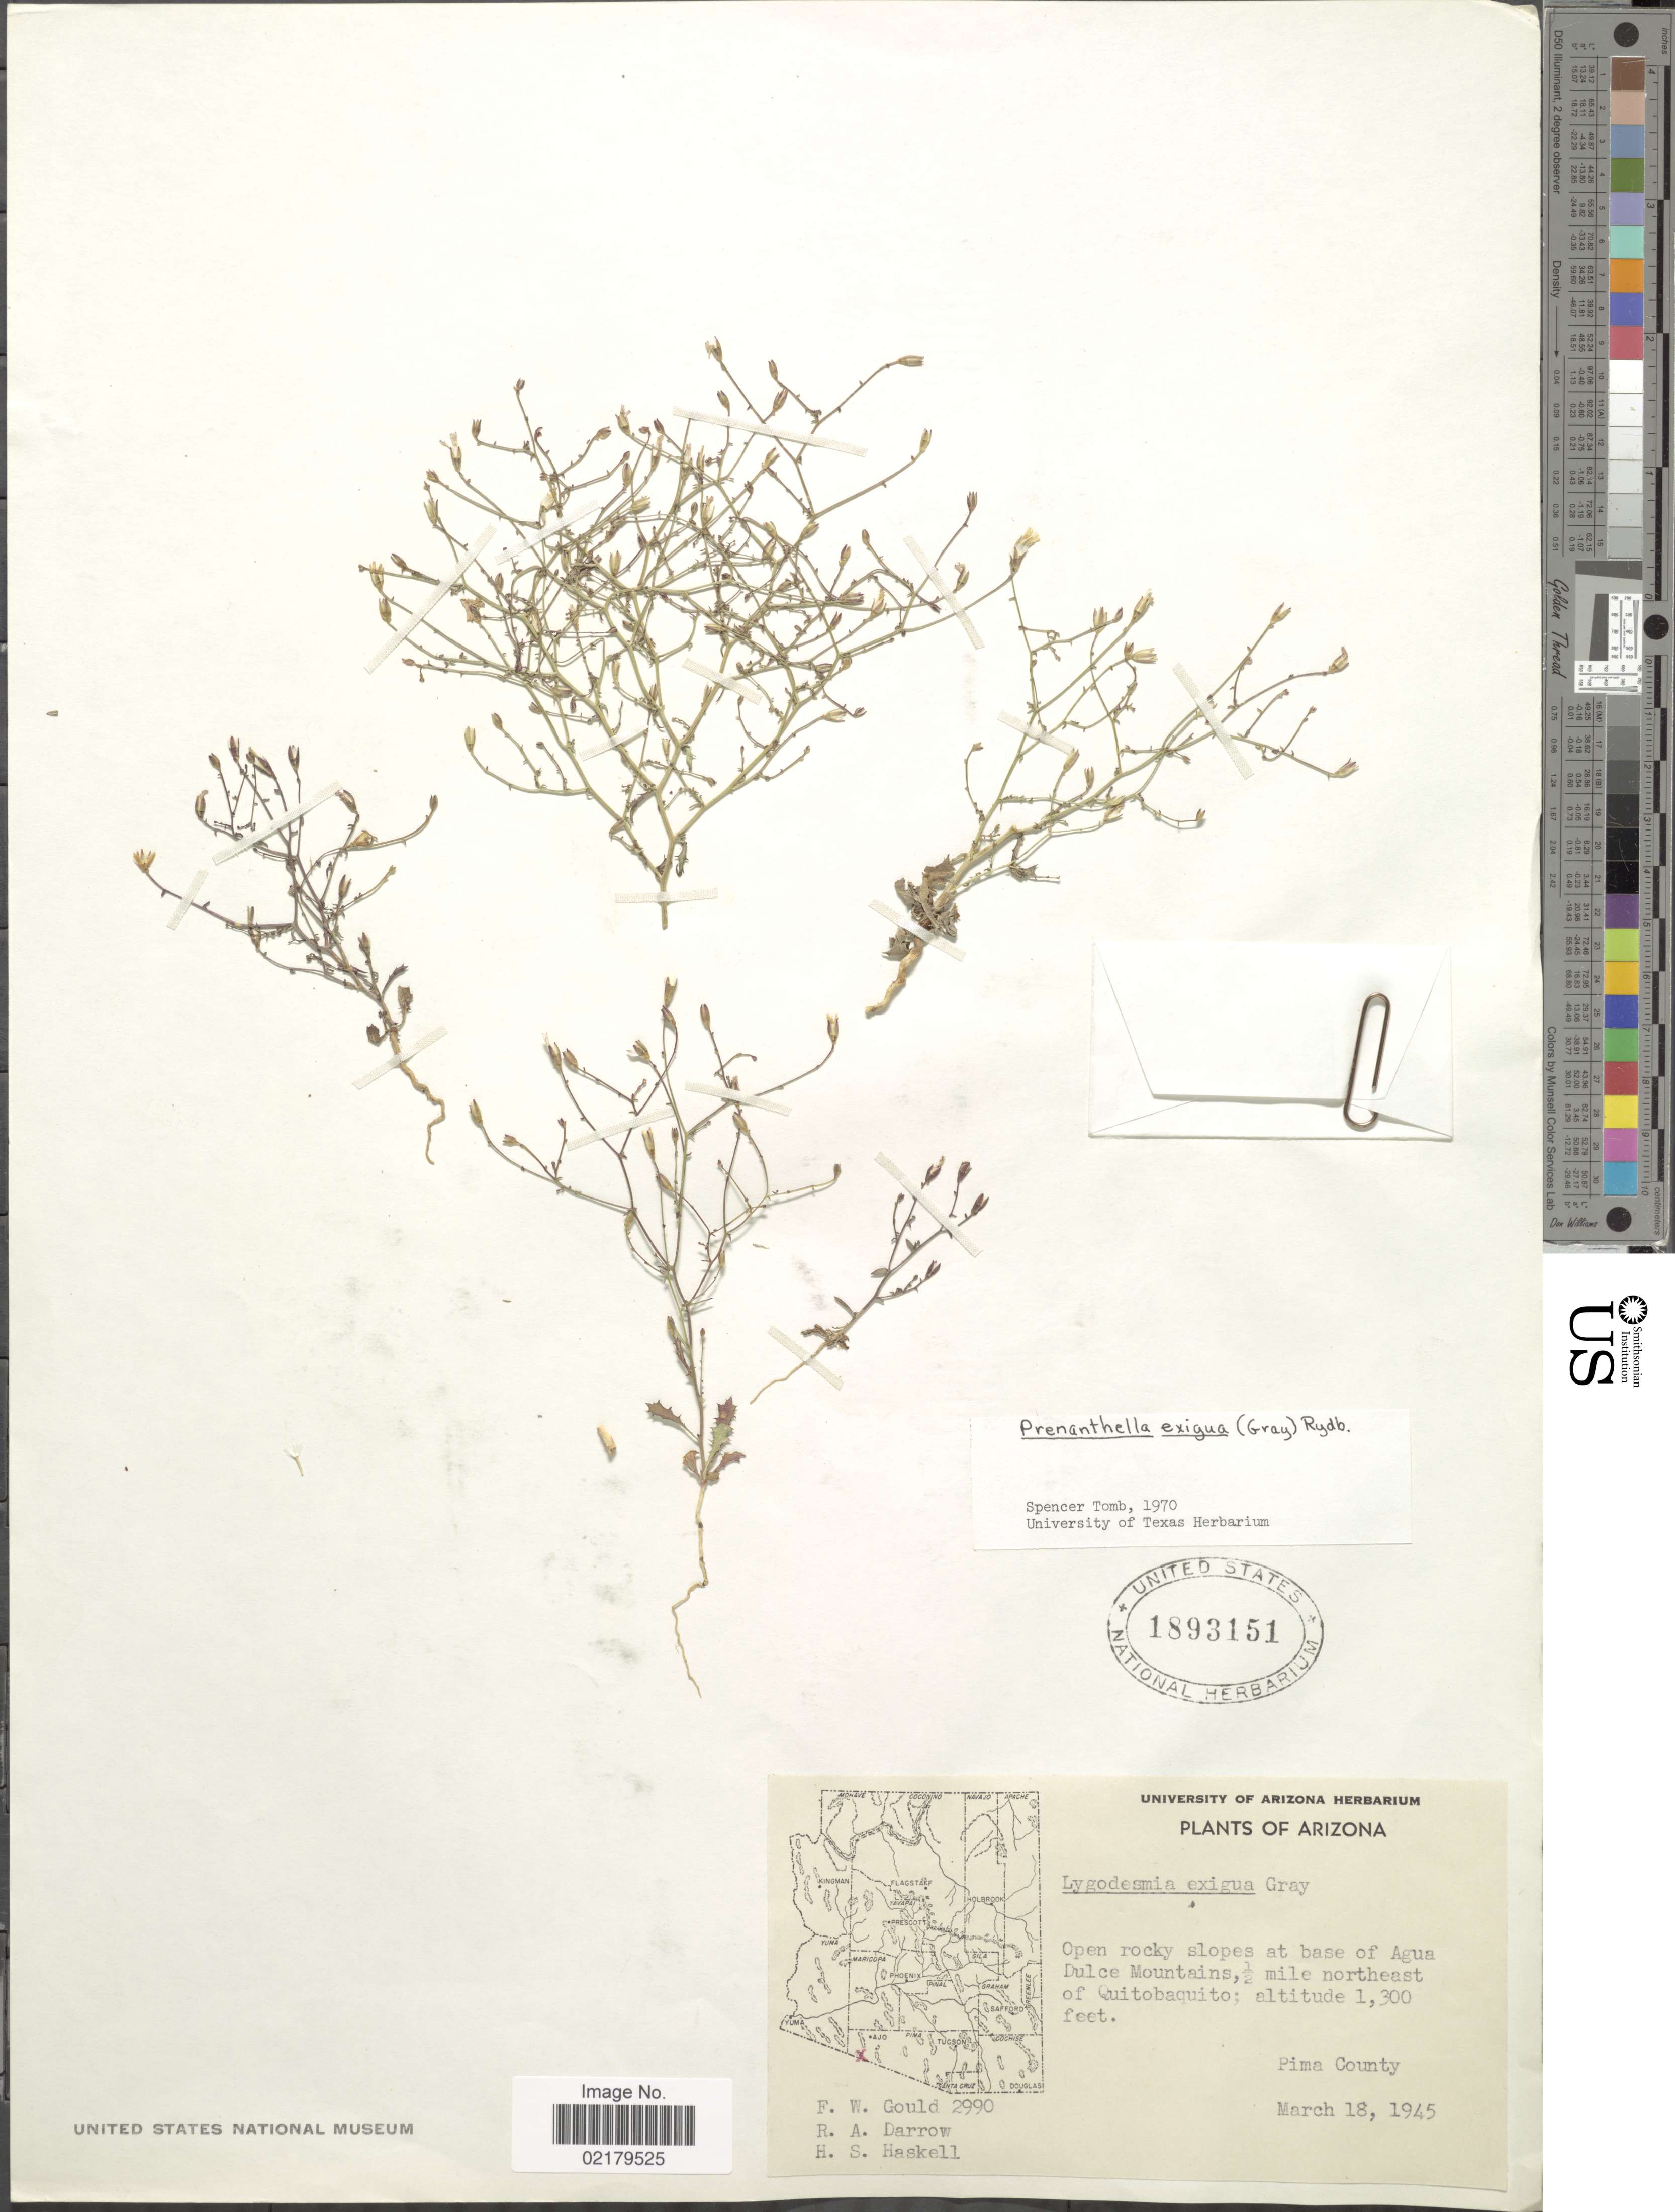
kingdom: Plantae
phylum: Tracheophyta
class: Magnoliopsida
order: Asterales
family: Asteraceae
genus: Prenanthella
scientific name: Prenanthella exigua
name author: (A. Gray) Rydb.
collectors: F. W. Gould, R. A. Darrow & H. Haskell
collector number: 2990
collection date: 1945-03-18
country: United States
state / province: Arizona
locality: Open rocky slopes at base of Agua Dulce Mountains, ½ mile northeast of Quitobaquito, Pima County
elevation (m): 396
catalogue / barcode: US 1893151